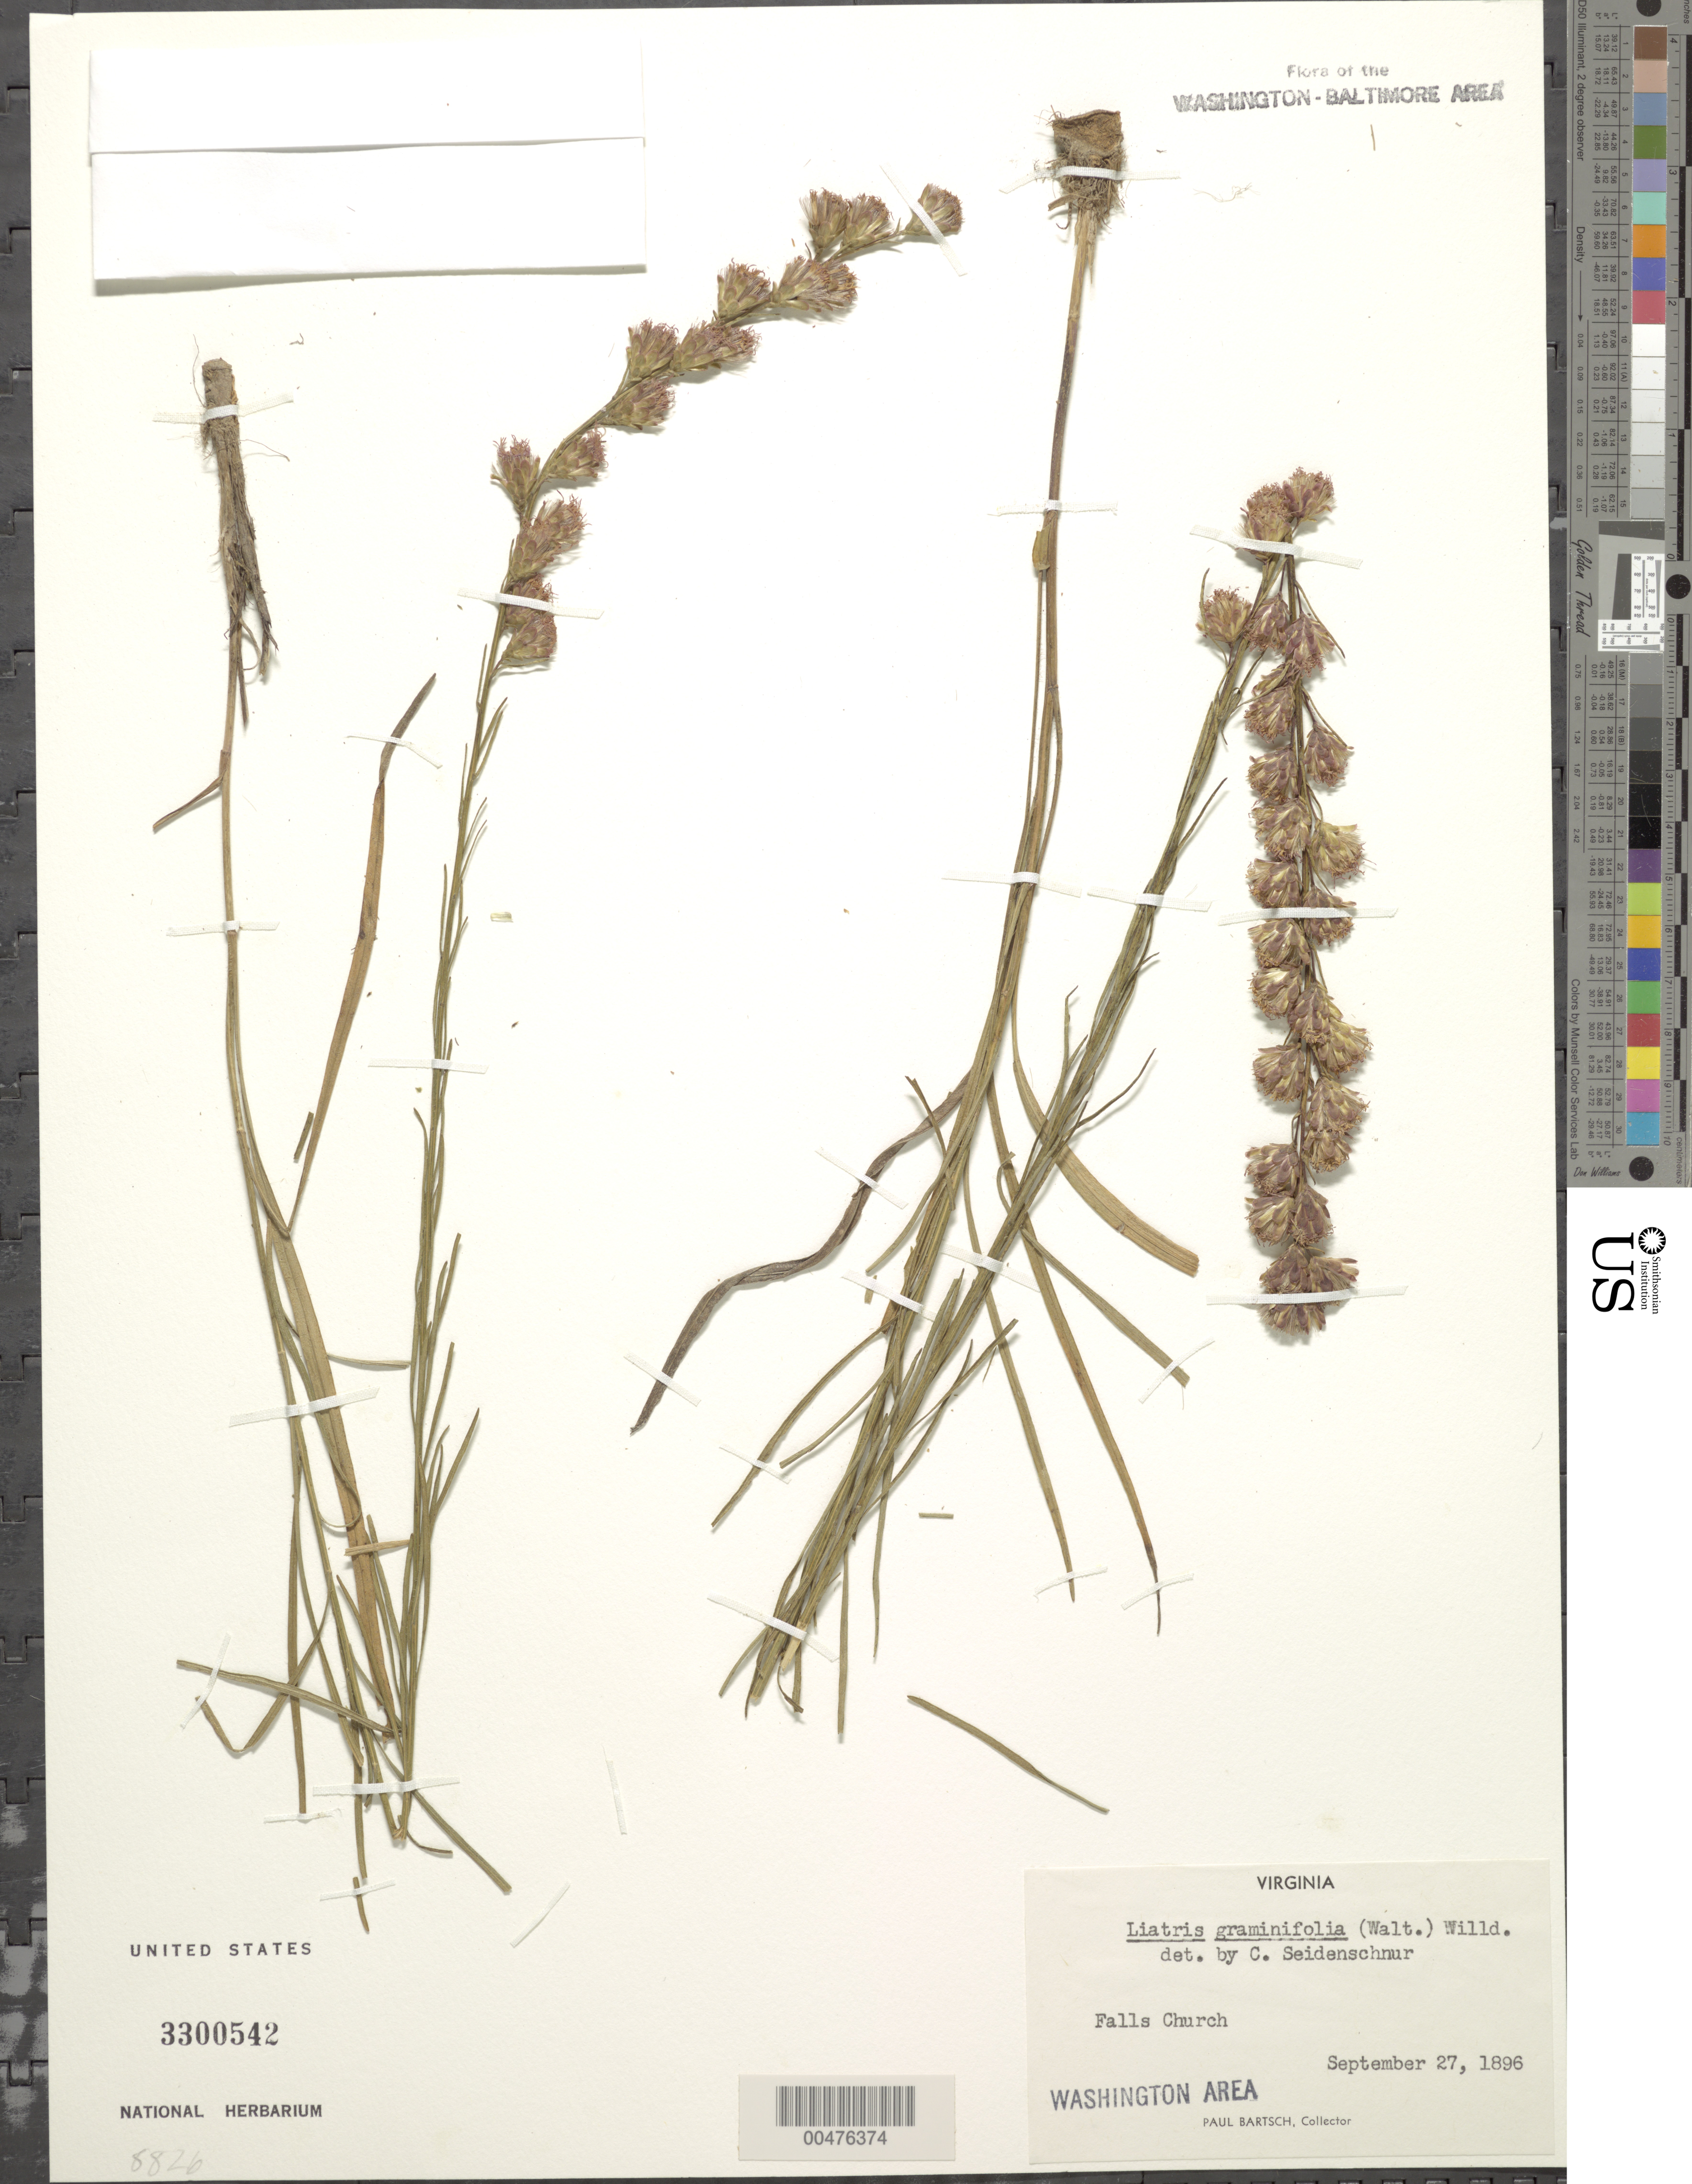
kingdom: Plantae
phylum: Tracheophyta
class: Magnoliopsida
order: Asterales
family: Asteraceae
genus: Liatris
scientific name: Liatris pilosa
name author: (Aiton) Willd.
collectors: P. Bartsch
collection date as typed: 27 Sep 1896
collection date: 1896-09-27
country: United States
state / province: Virginia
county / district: City of Falls Church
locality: Falls Church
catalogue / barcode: US 3300542